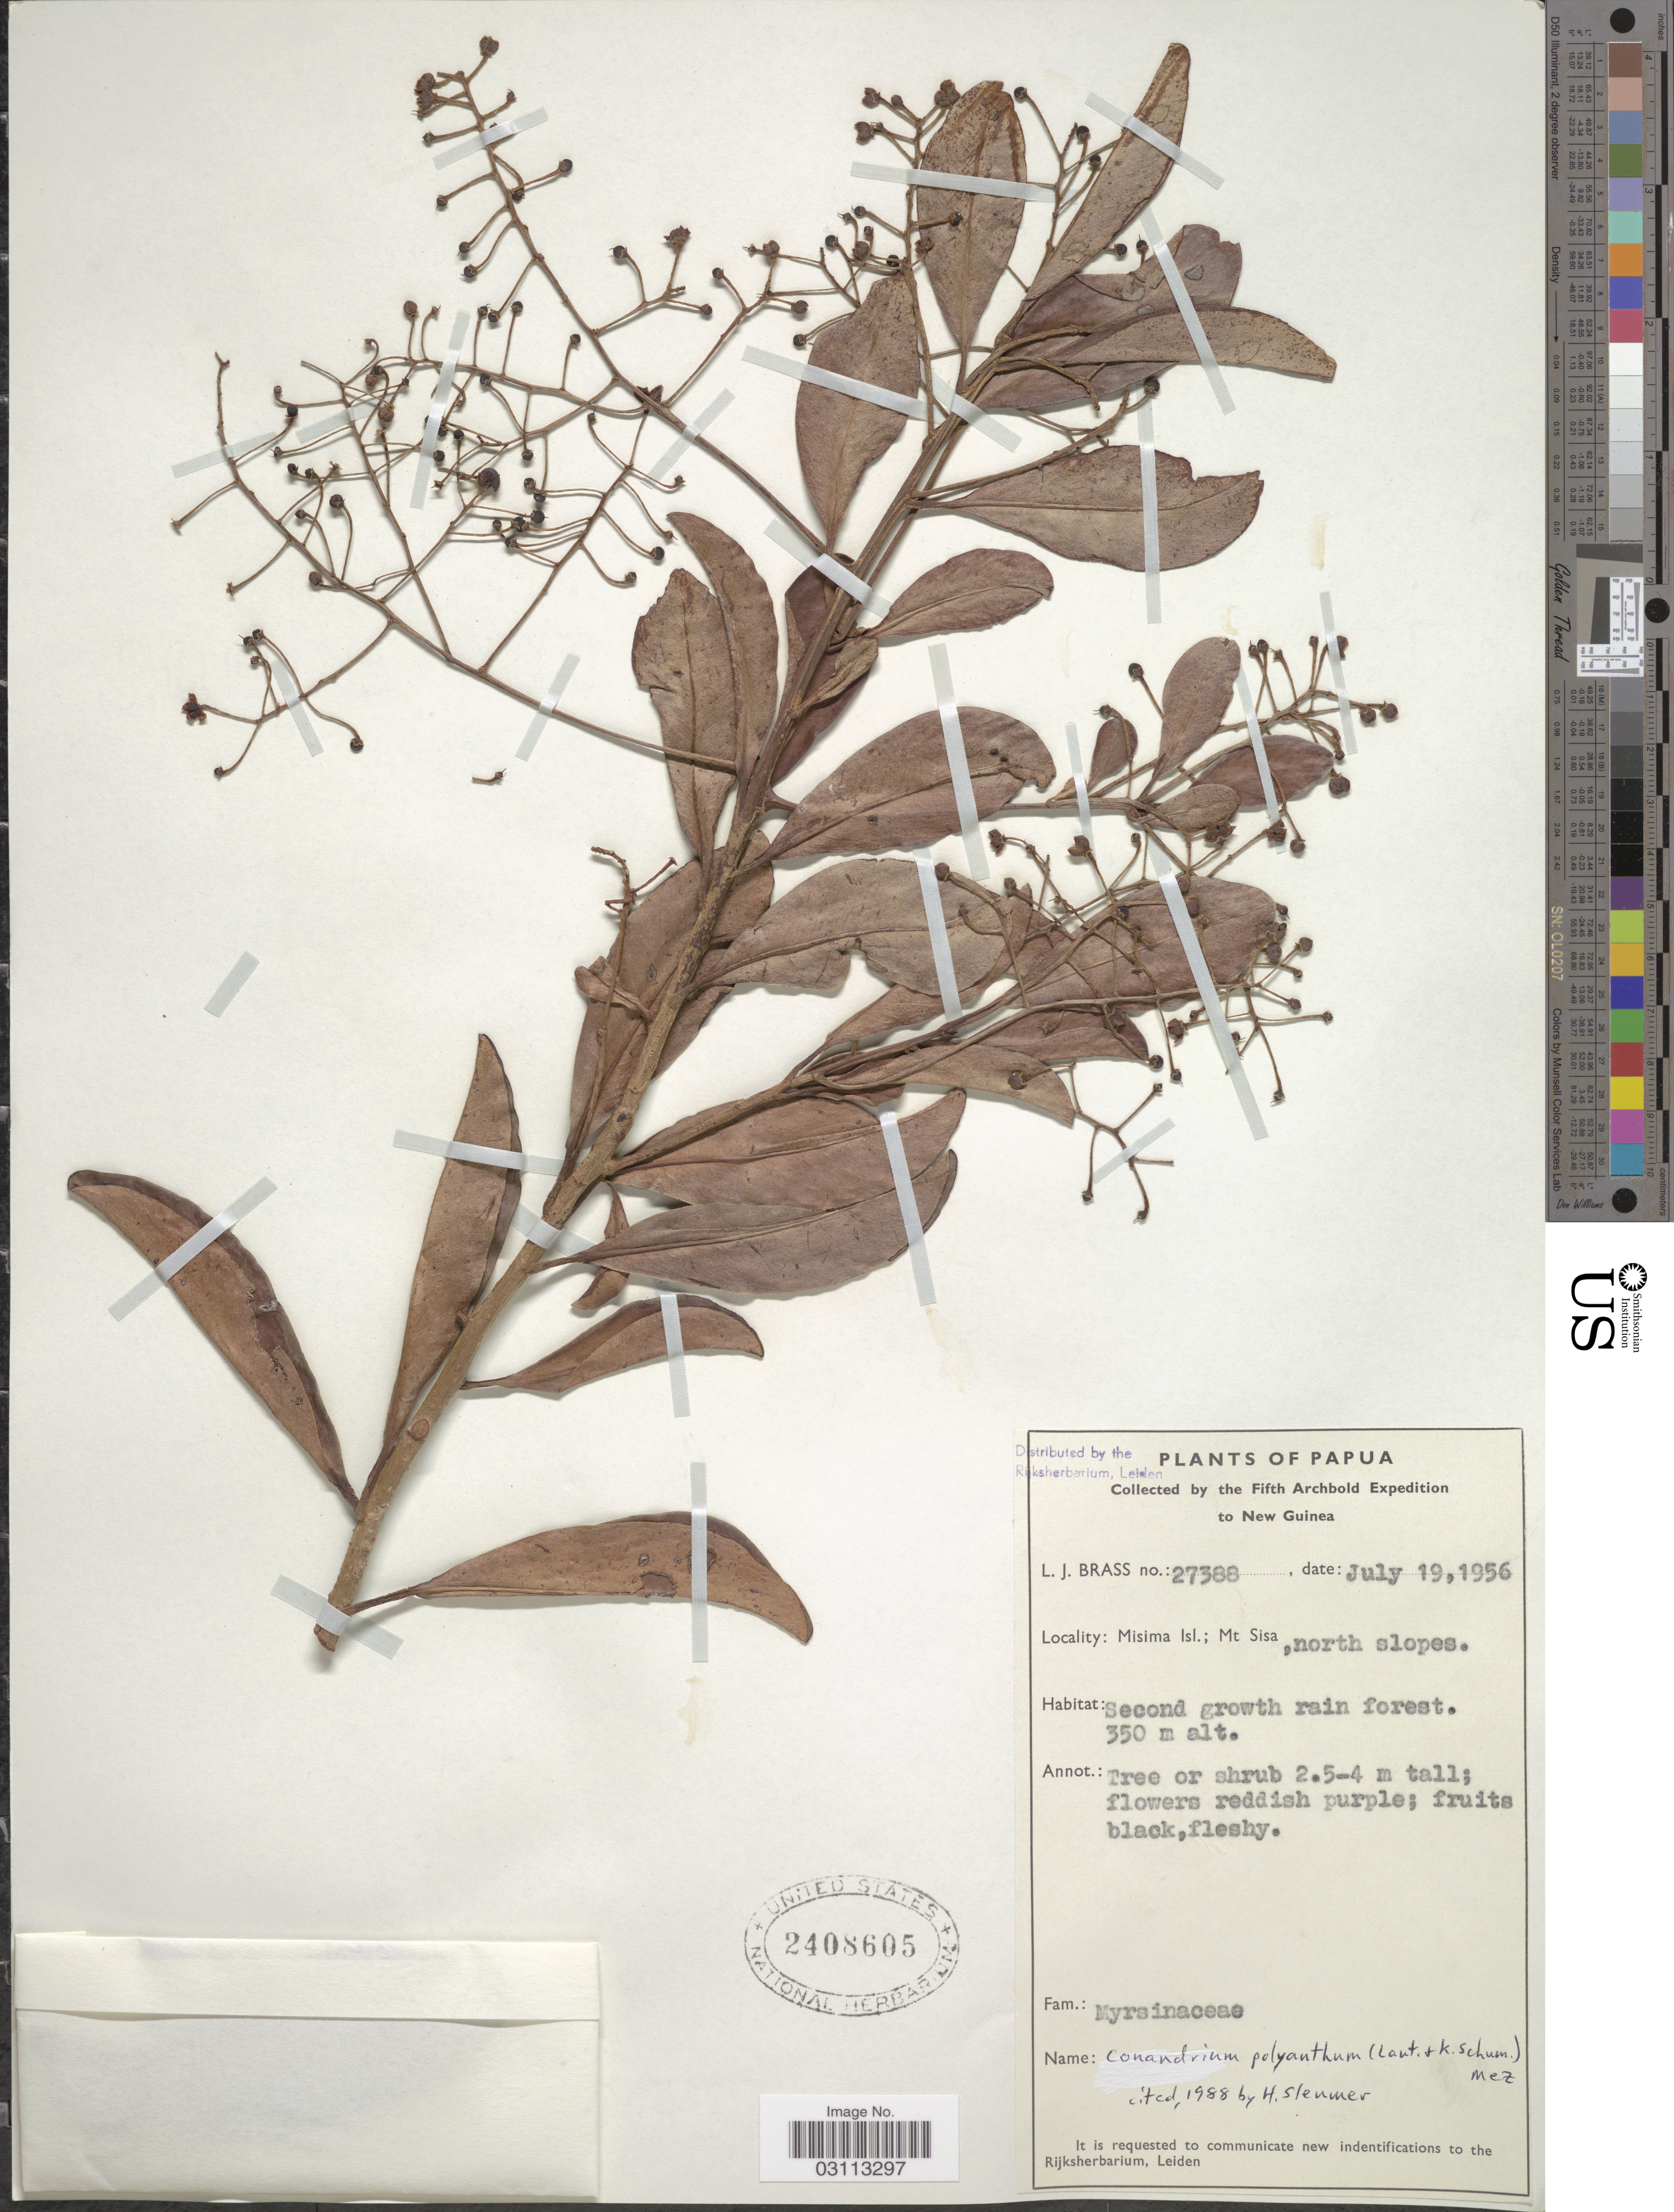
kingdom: Plantae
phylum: Tracheophyta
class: Magnoliopsida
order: Ericales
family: Primulaceae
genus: Conandrium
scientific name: Conandrium polyanthum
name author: (Lauterb. & K. Schum.) Mez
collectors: L. J. Brass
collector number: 27388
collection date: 1956-07-19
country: Papua New Guinea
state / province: Milne Bay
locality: New Guinea. Misima Isl.; Mt Sisa, north slopes.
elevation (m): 350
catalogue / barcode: US 2408605